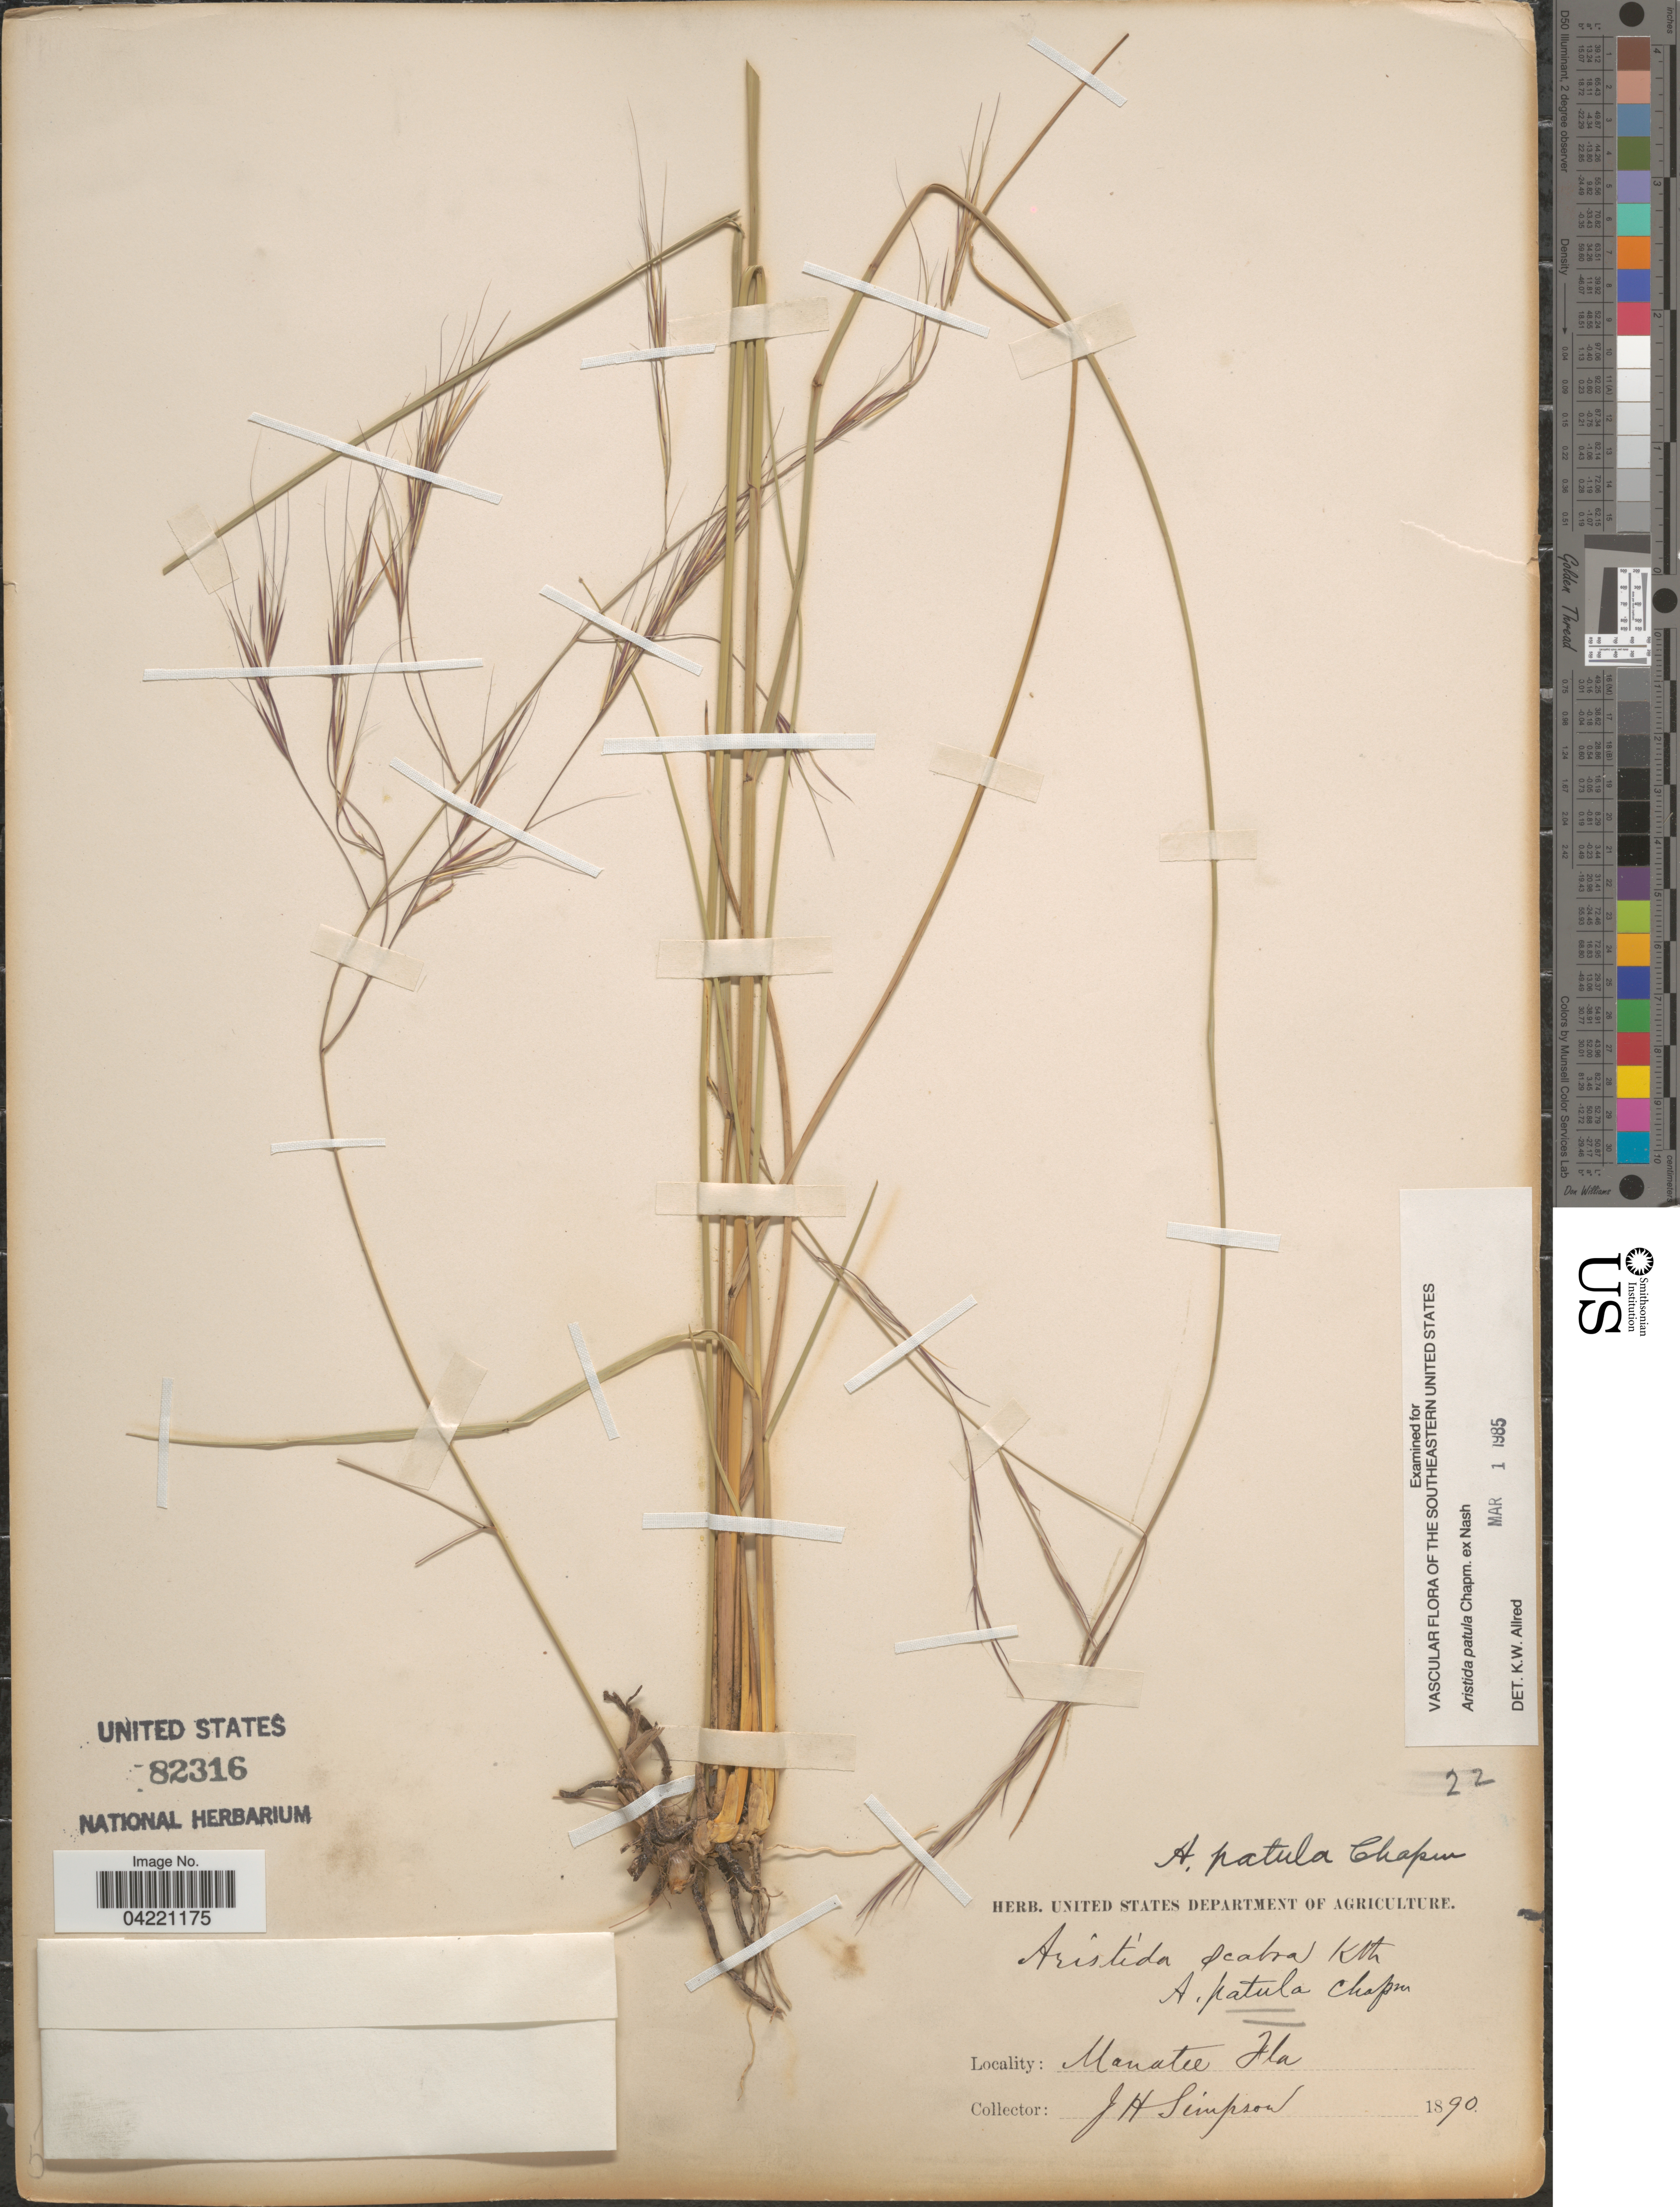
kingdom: Plantae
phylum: Tracheophyta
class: Liliopsida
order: Poales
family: Poaceae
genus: Aristida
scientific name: Aristida patula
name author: Chapm. ex Nash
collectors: J. H. Simpson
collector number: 22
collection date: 1890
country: United States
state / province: Florida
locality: Manatee.